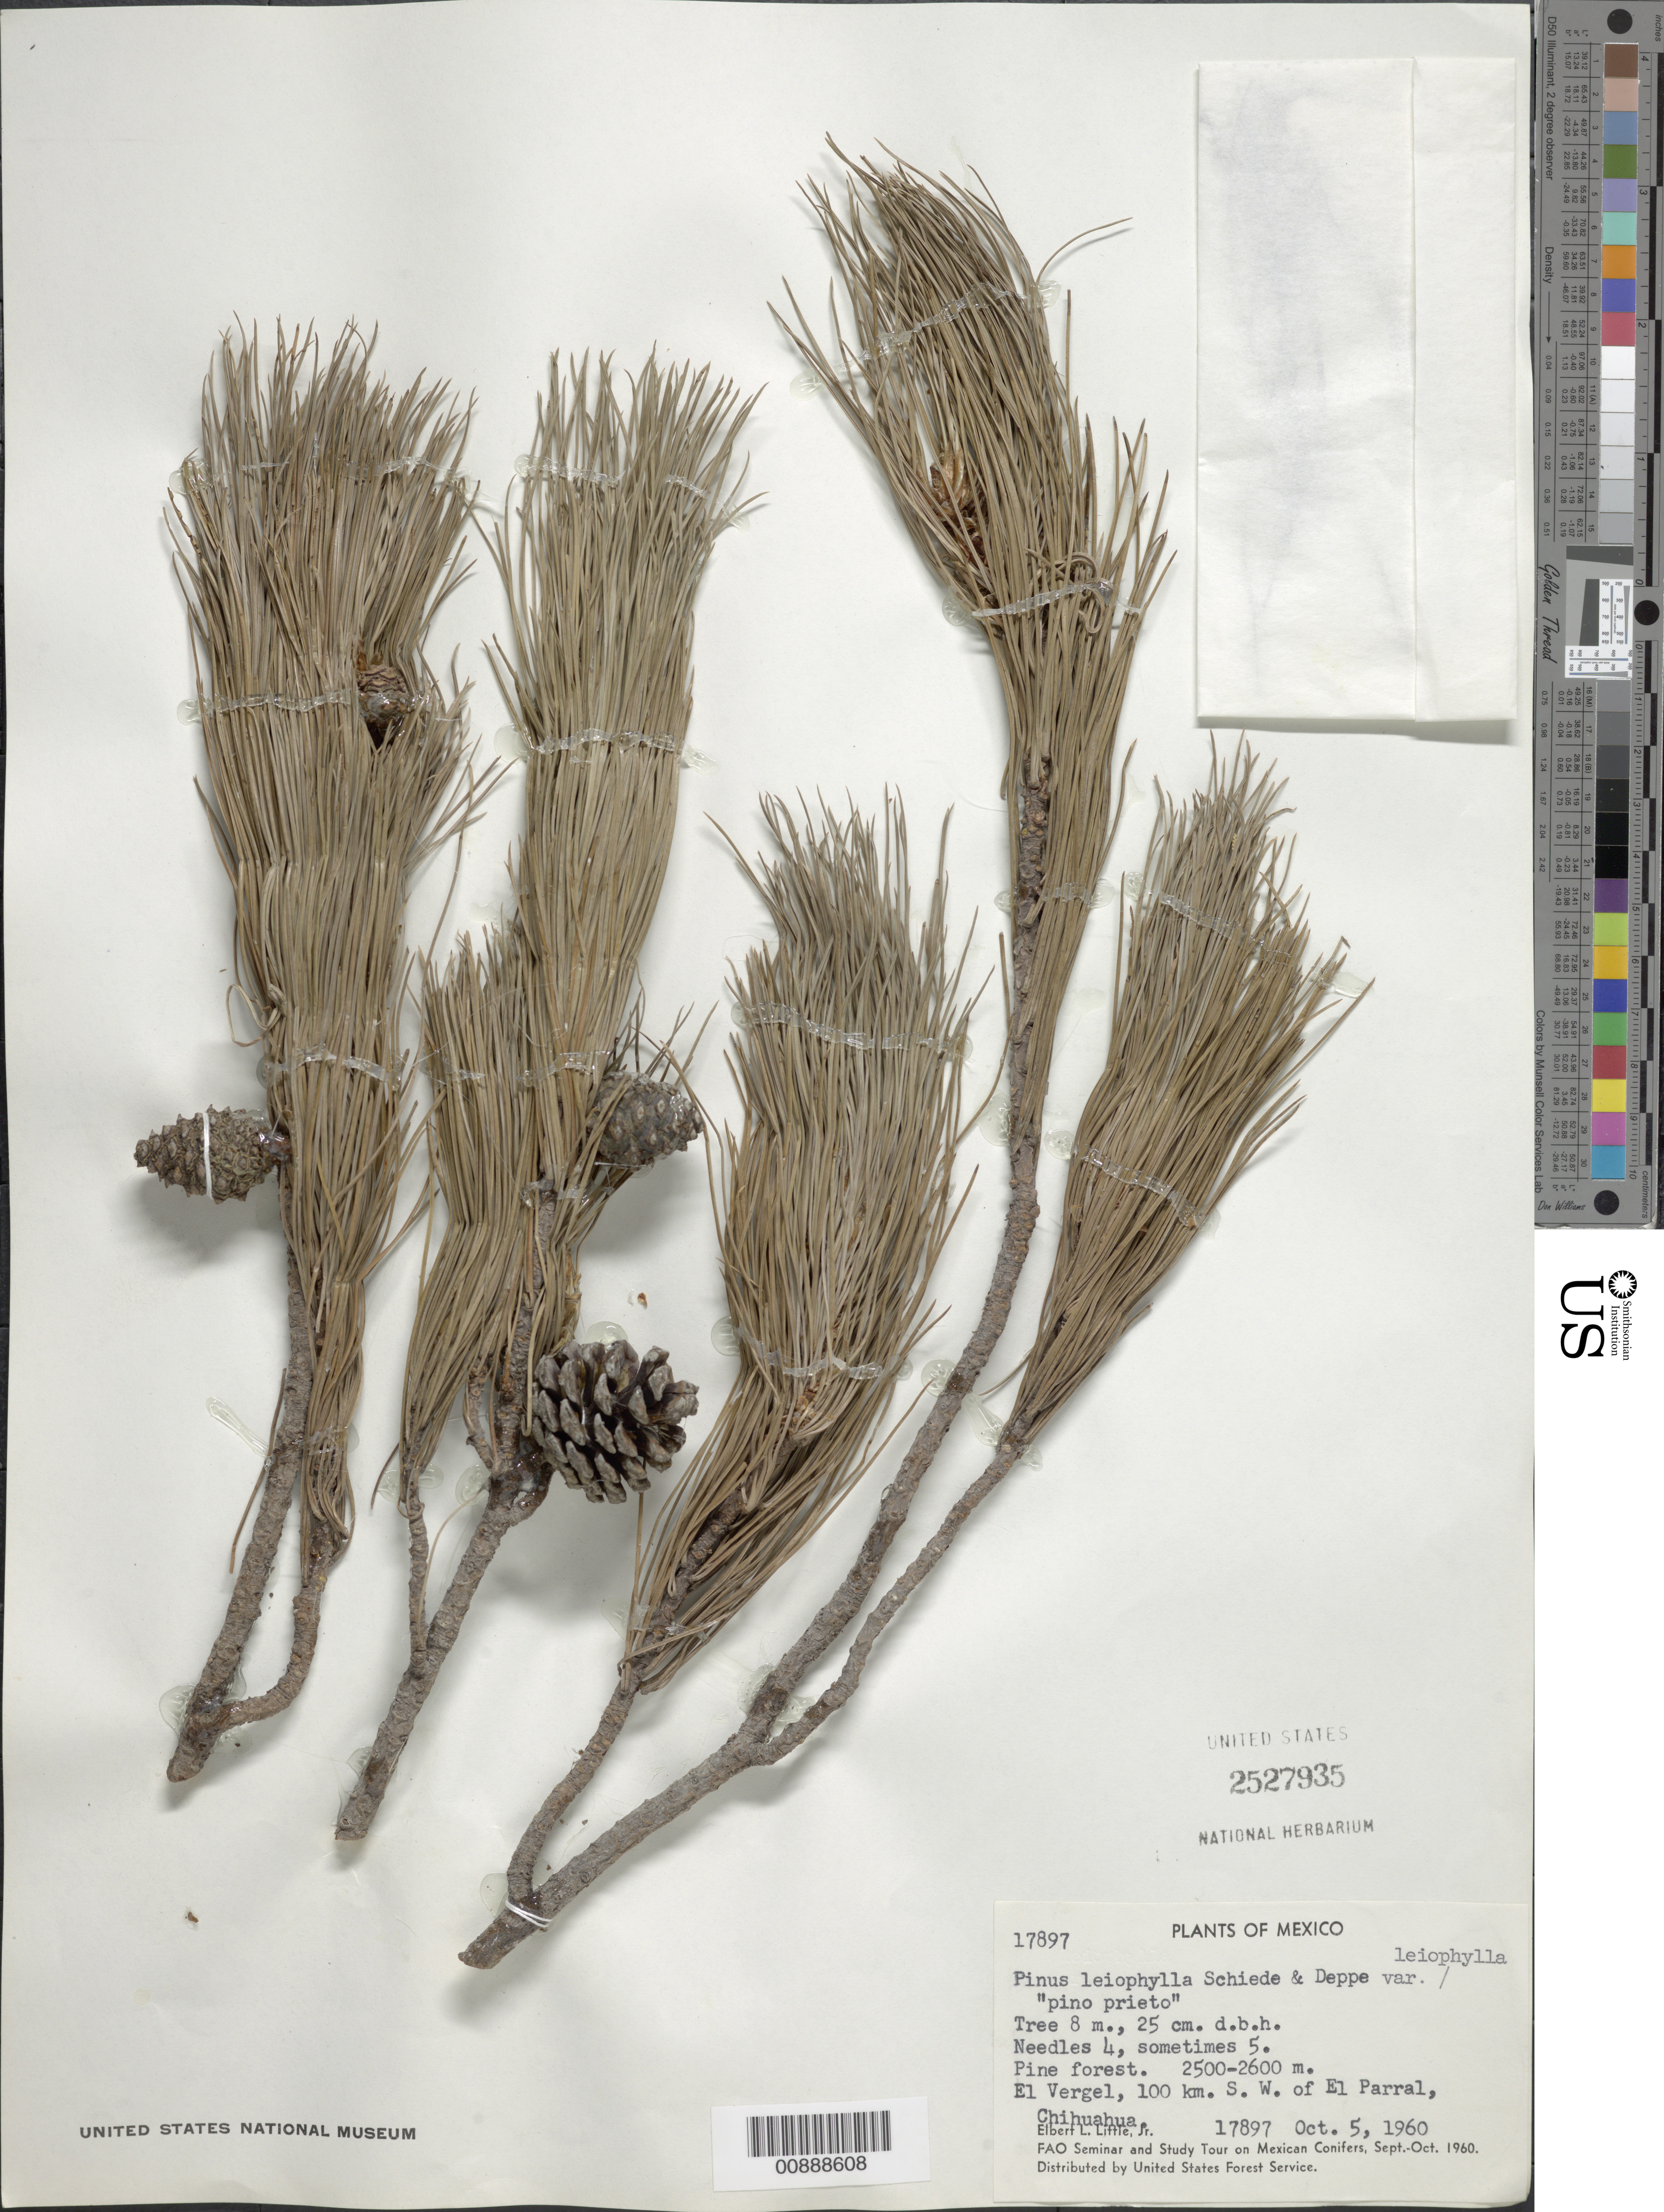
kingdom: Plantae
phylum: Tracheophyta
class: Pinopsida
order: Pinales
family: Pinaceae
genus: Pinus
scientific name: Pinus leiophylla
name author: Schiede ex Schltdl. & Cham.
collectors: E. L. Little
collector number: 17897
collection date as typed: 05 Oct 1960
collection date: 1960-10-05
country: Mexico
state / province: Chihuahua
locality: El Vergel, 100 km. SW of El Parral, Chihuahua.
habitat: Pine forest.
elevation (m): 2600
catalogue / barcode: US 2527935